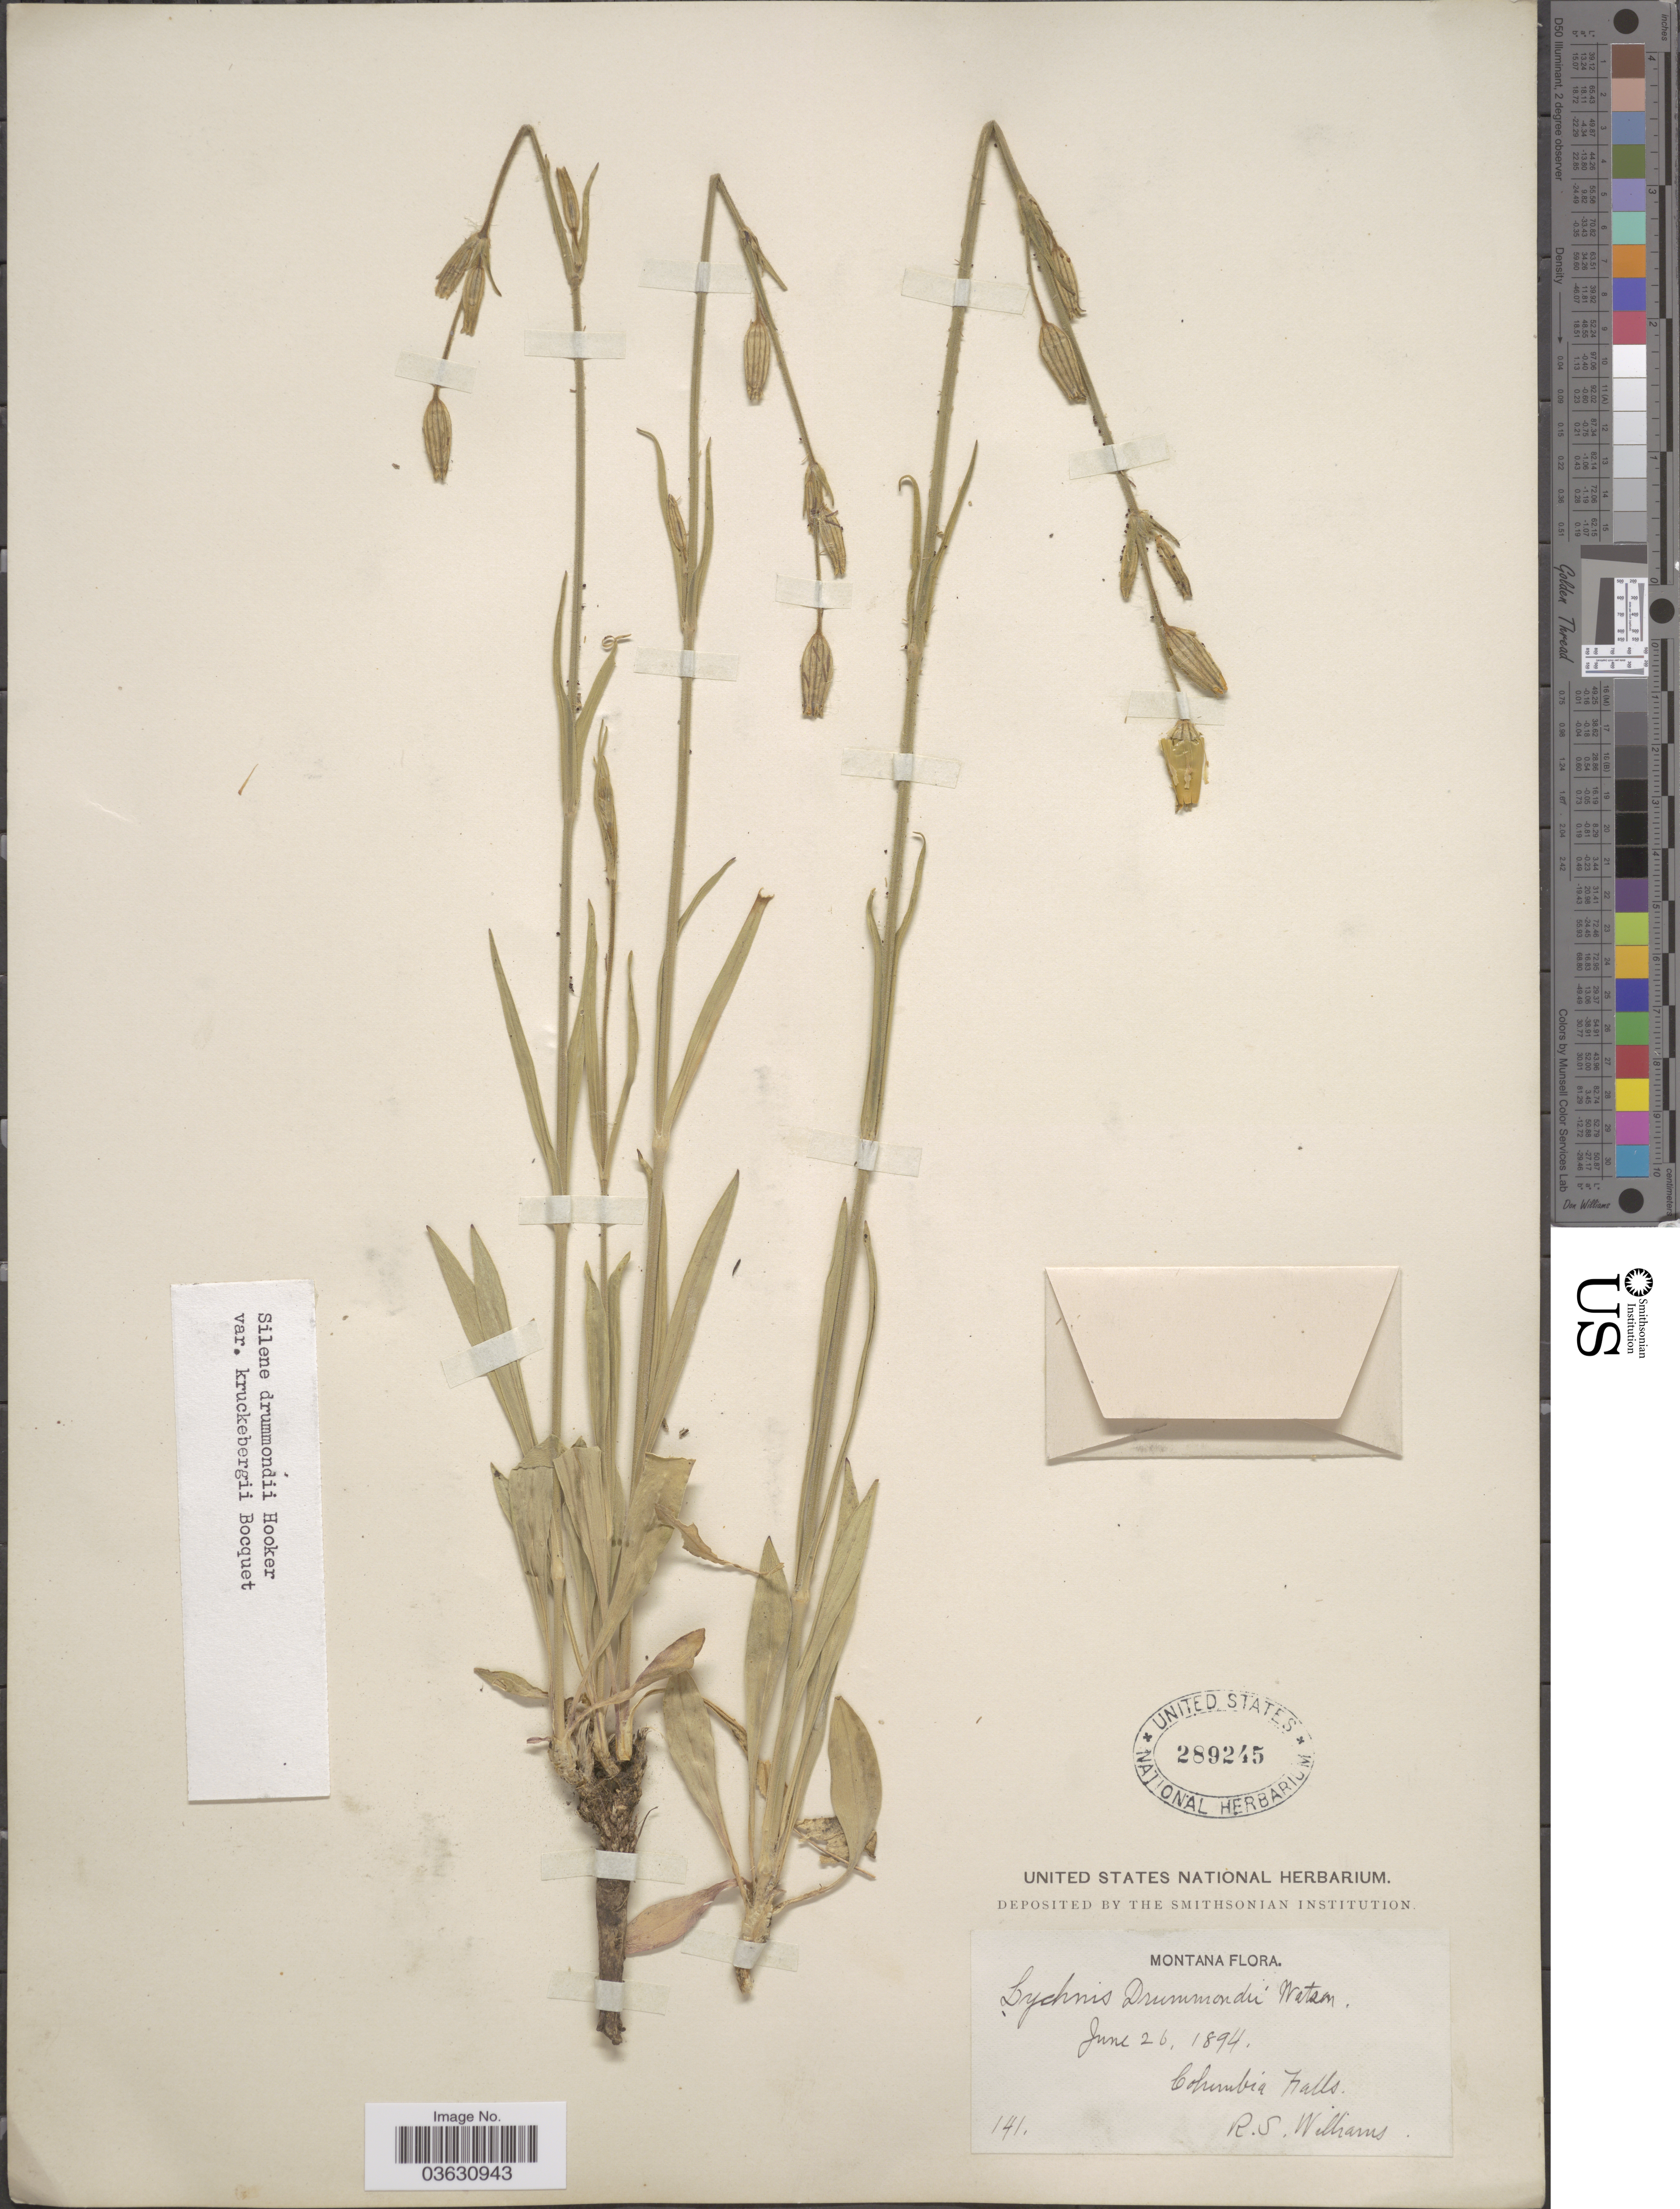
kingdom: Plantae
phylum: Tracheophyta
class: Magnoliopsida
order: Caryophyllales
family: Caryophyllaceae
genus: Silene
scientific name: Silene drummondii var. kruckebergii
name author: Bocquet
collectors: R. S. Williams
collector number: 141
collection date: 1894-06-26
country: United States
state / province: Montana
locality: Columbia Falls.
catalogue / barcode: US 289245